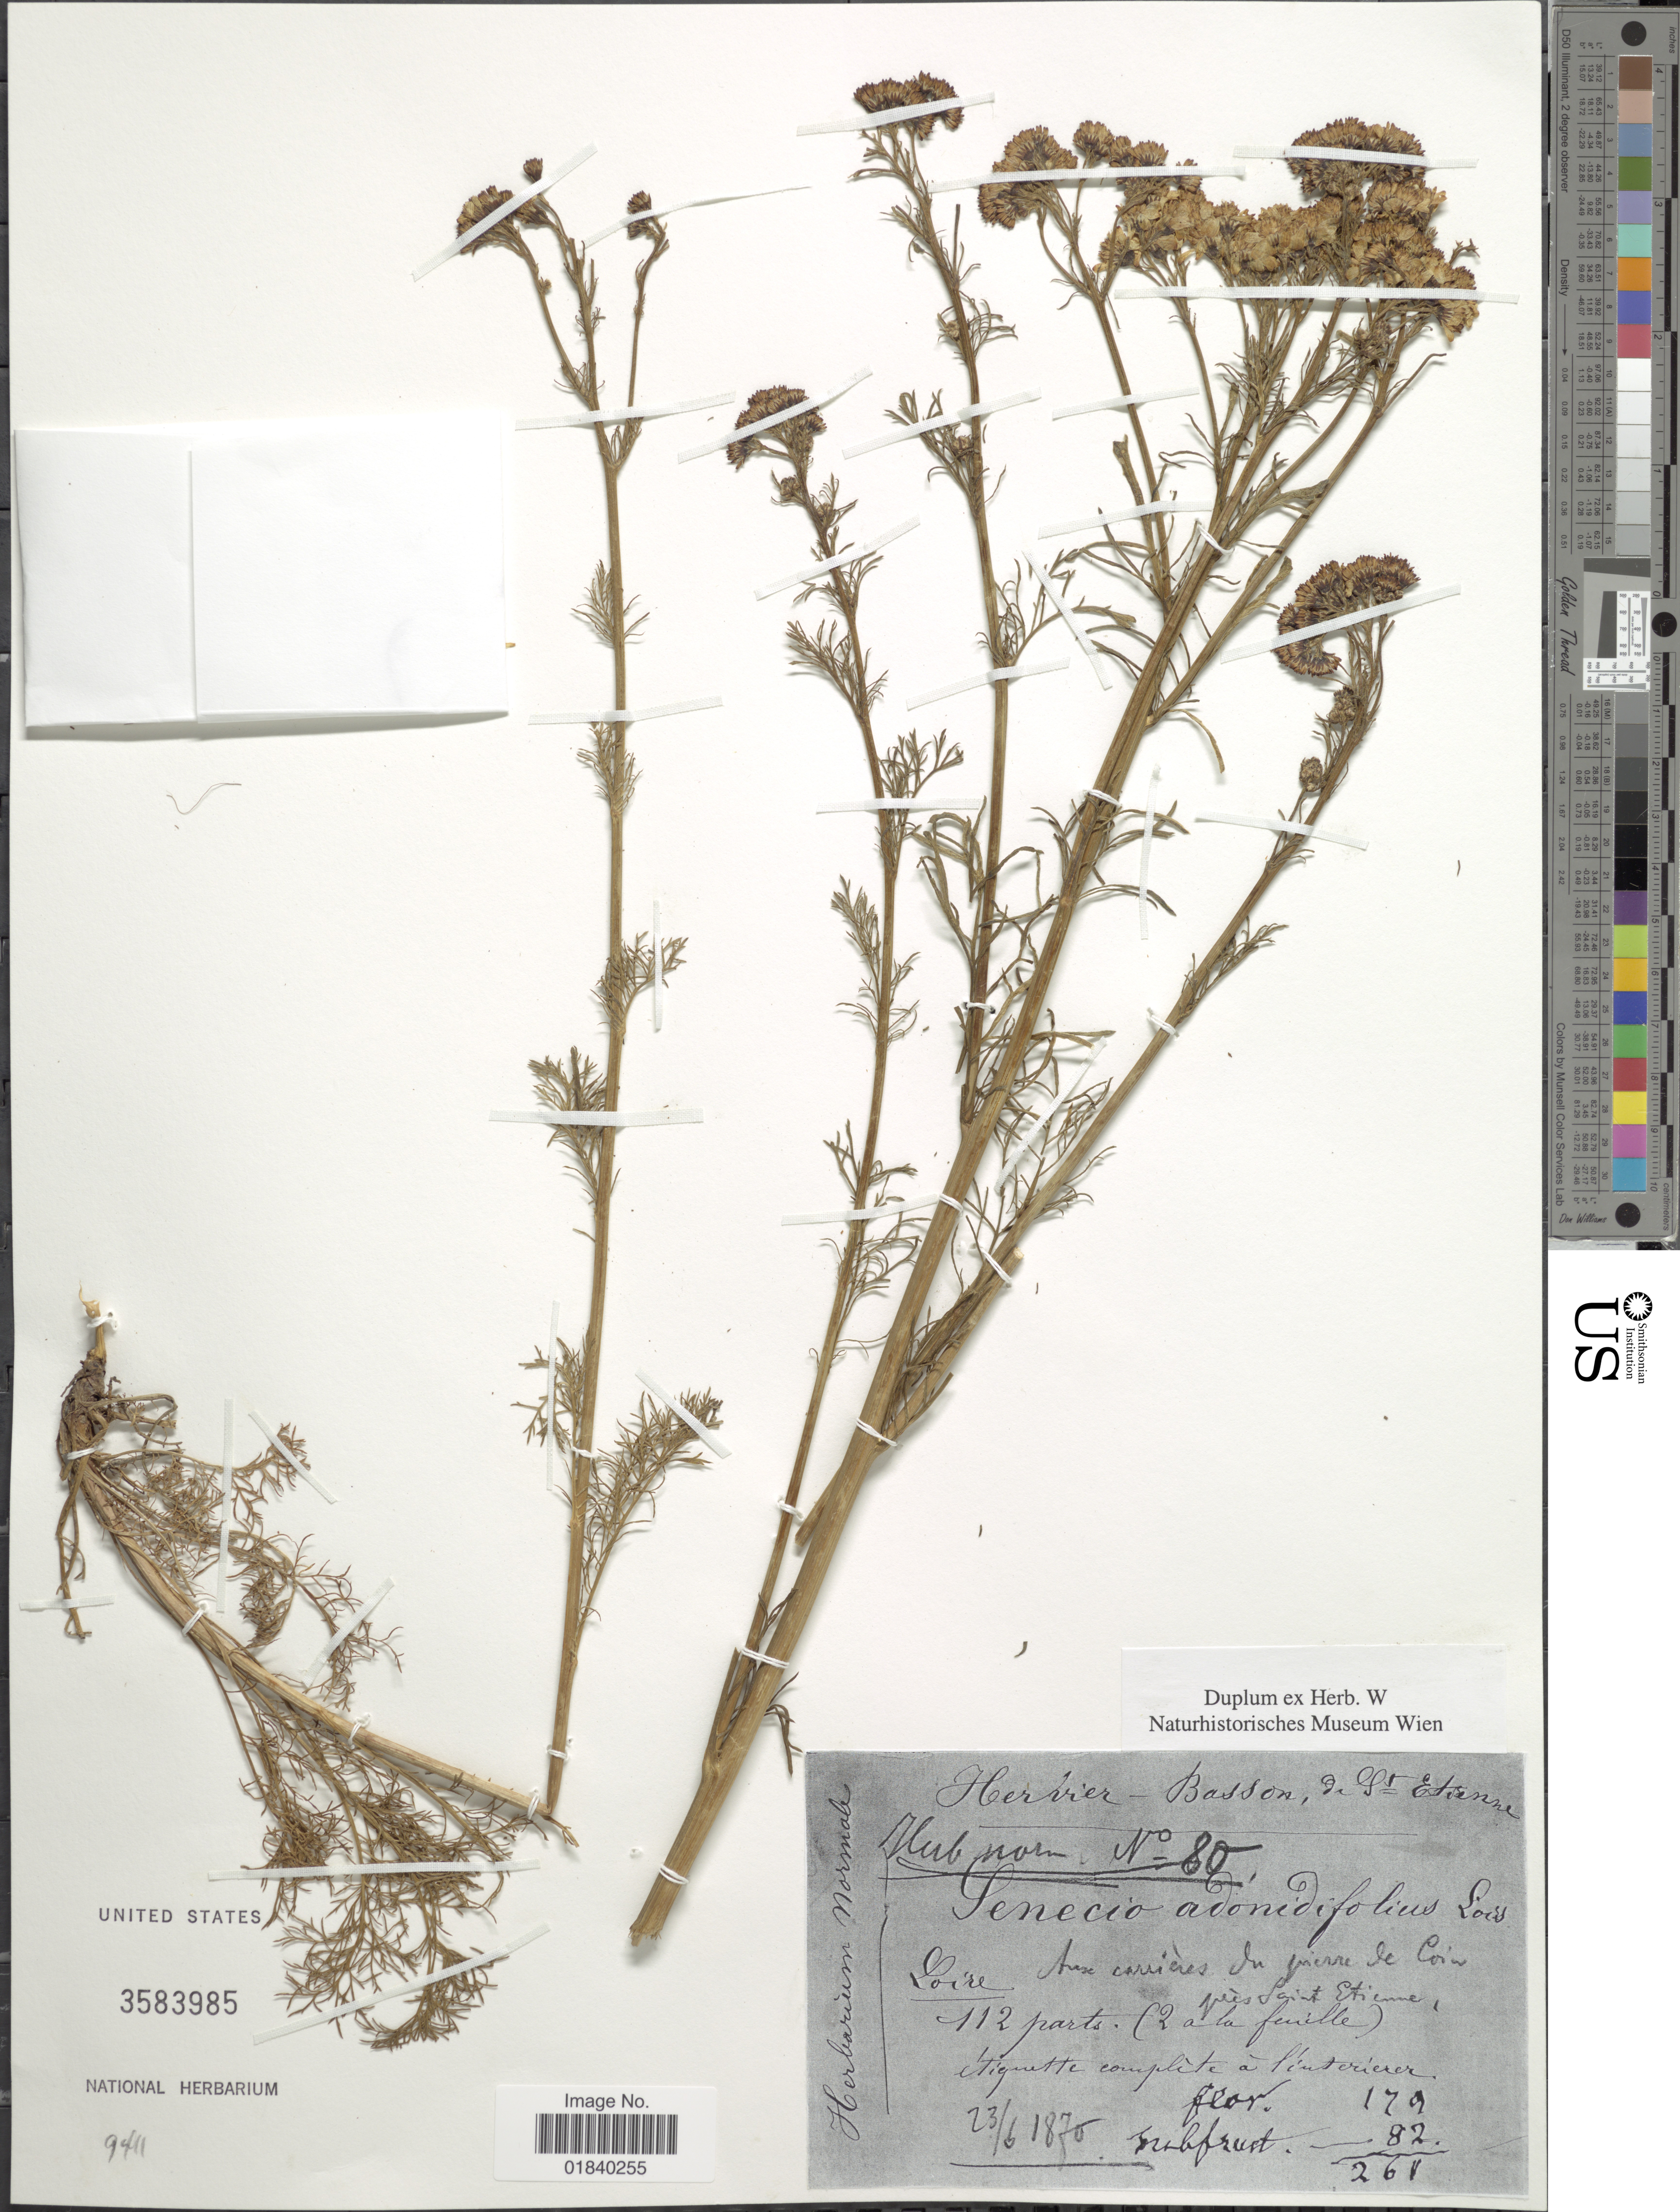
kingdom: Plantae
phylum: Tracheophyta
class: Magnoliopsida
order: Asterales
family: Asteraceae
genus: Jacobaea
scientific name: Jacobaea adonidifolia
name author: (Loisel.) Pelser & Veldkamp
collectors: J. Hervier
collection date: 1870-06-23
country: France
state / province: Pays de la Loire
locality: Am carrieres du pierre de Coin. Loire. [interpreted]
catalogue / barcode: US 3583985